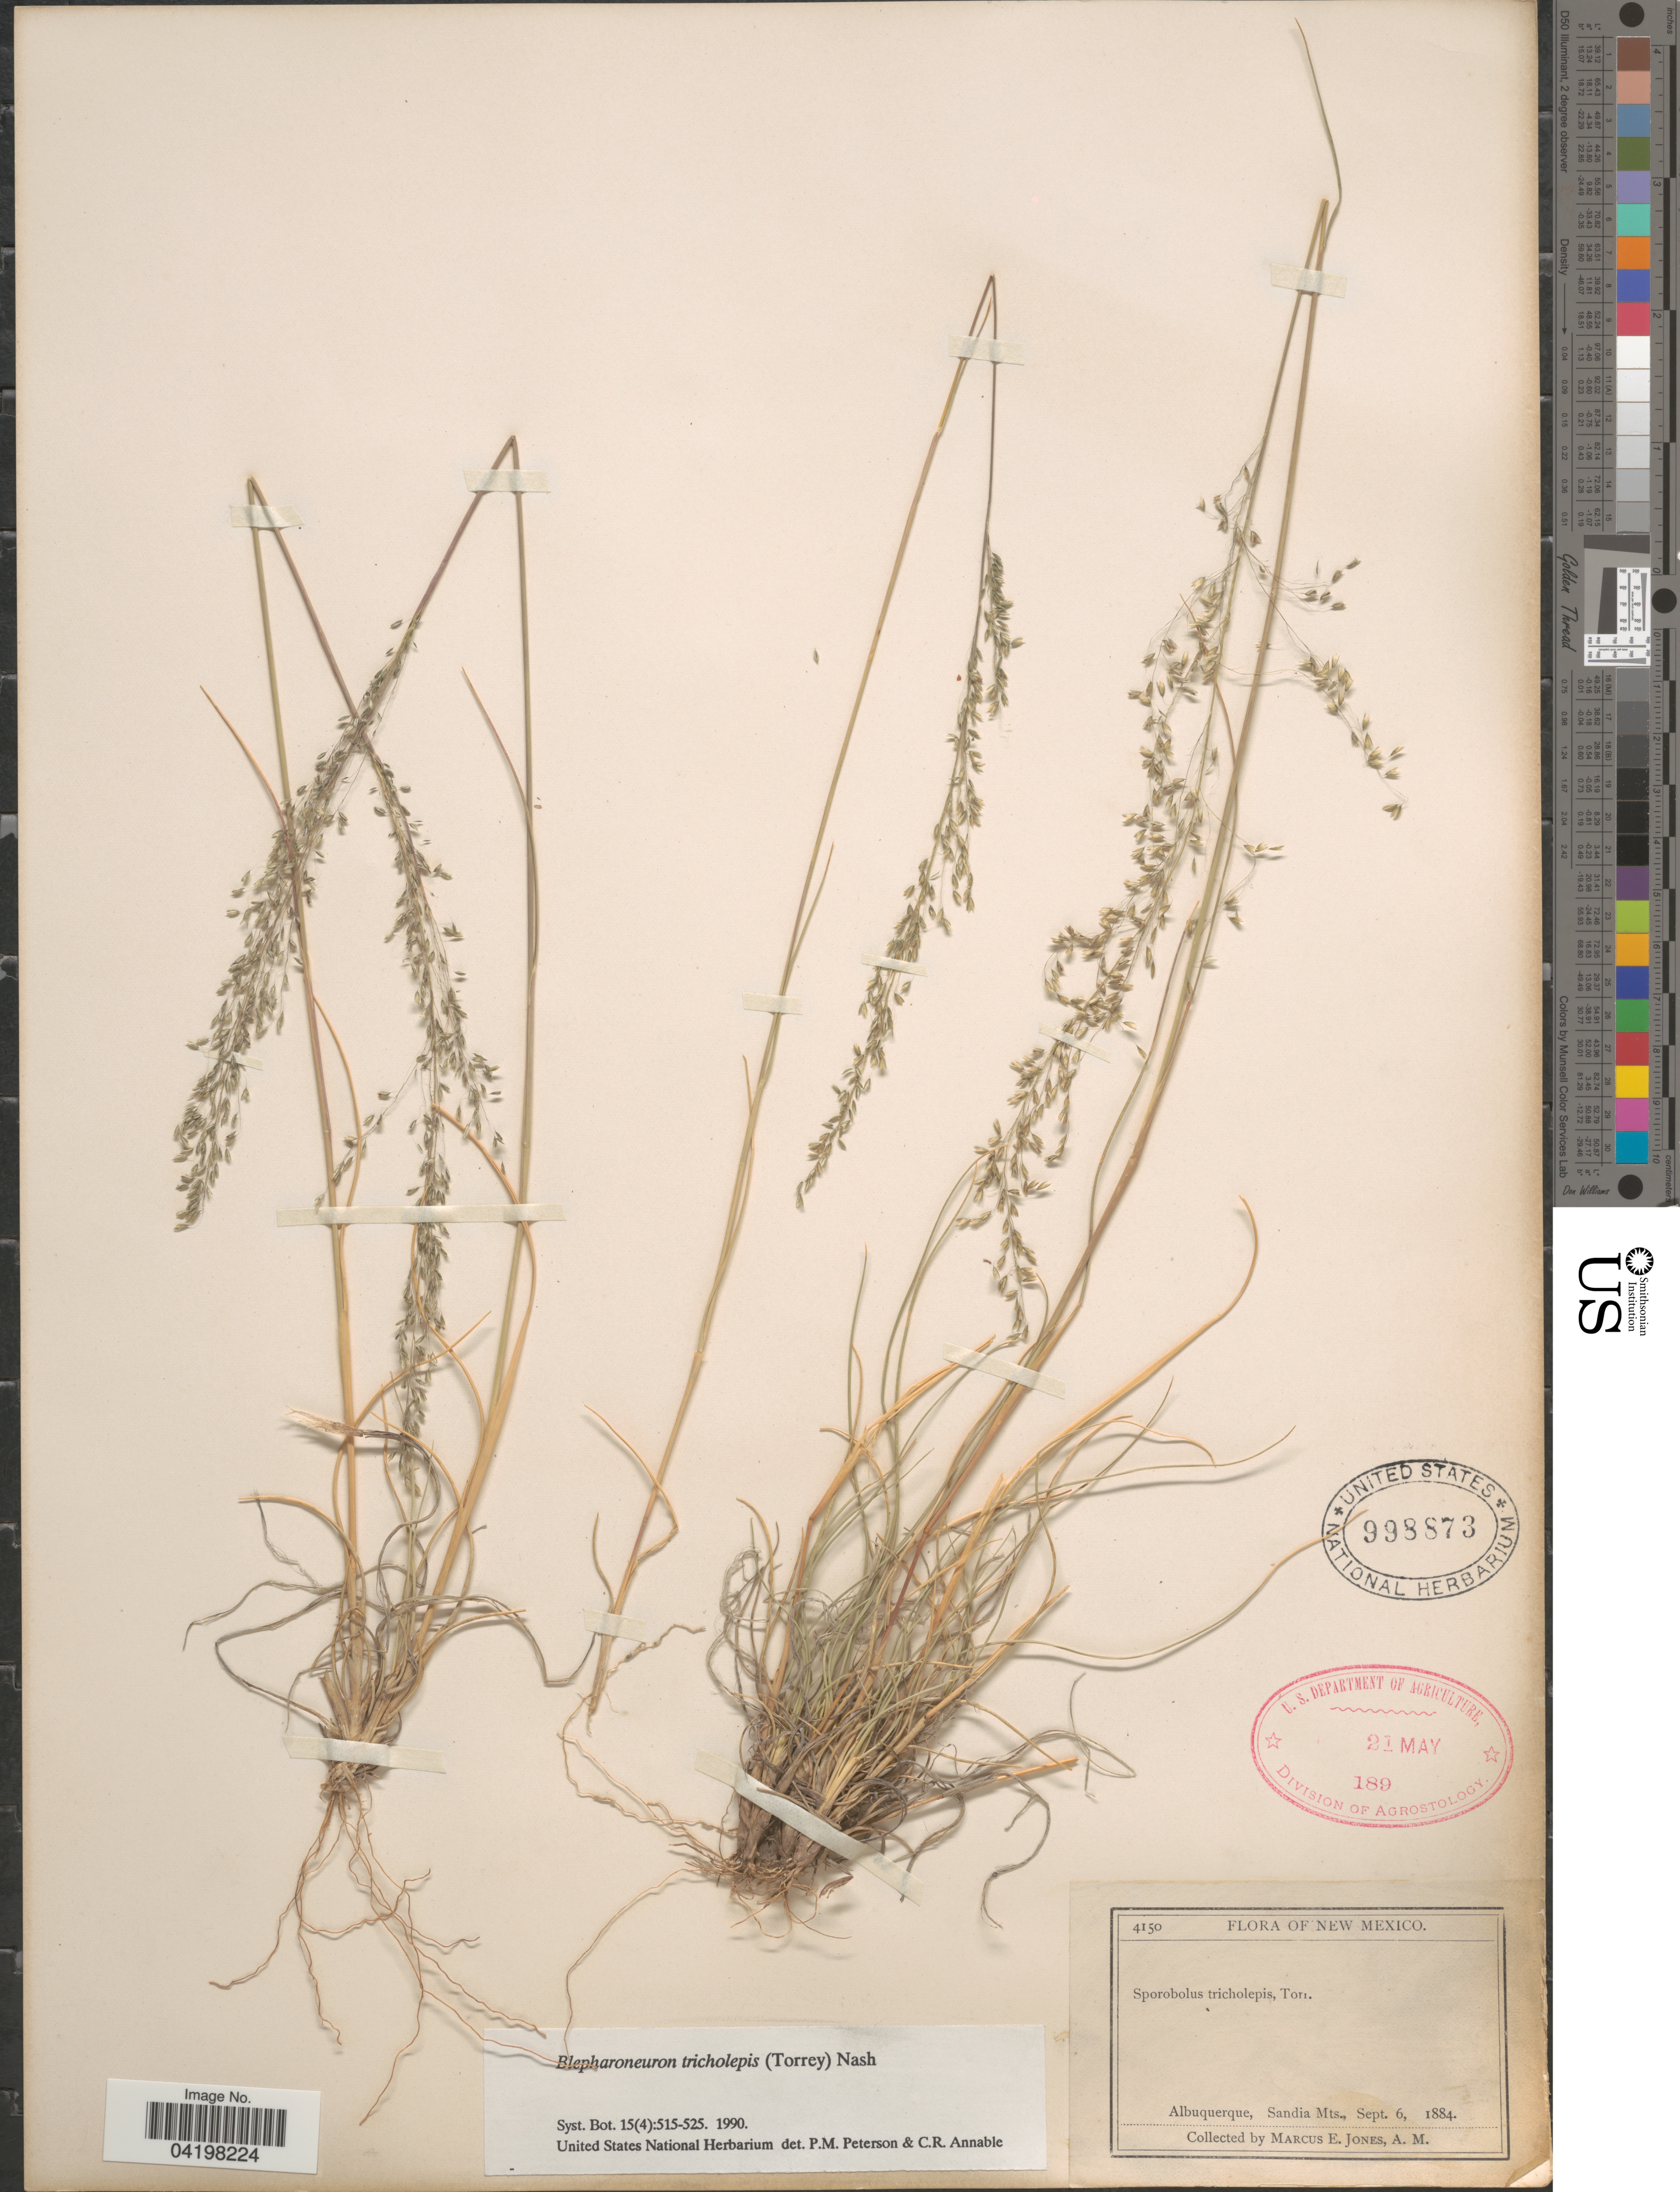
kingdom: Plantae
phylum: Tracheophyta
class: Liliopsida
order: Poales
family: Poaceae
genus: Muhlenbergia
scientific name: Muhlenbergia tricholepis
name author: (Torr.) Columbus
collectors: M. E. Jones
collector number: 4150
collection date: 1884-09-06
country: United States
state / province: New Mexico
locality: Albuquerque, Sandia Mts.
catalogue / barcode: US 998873